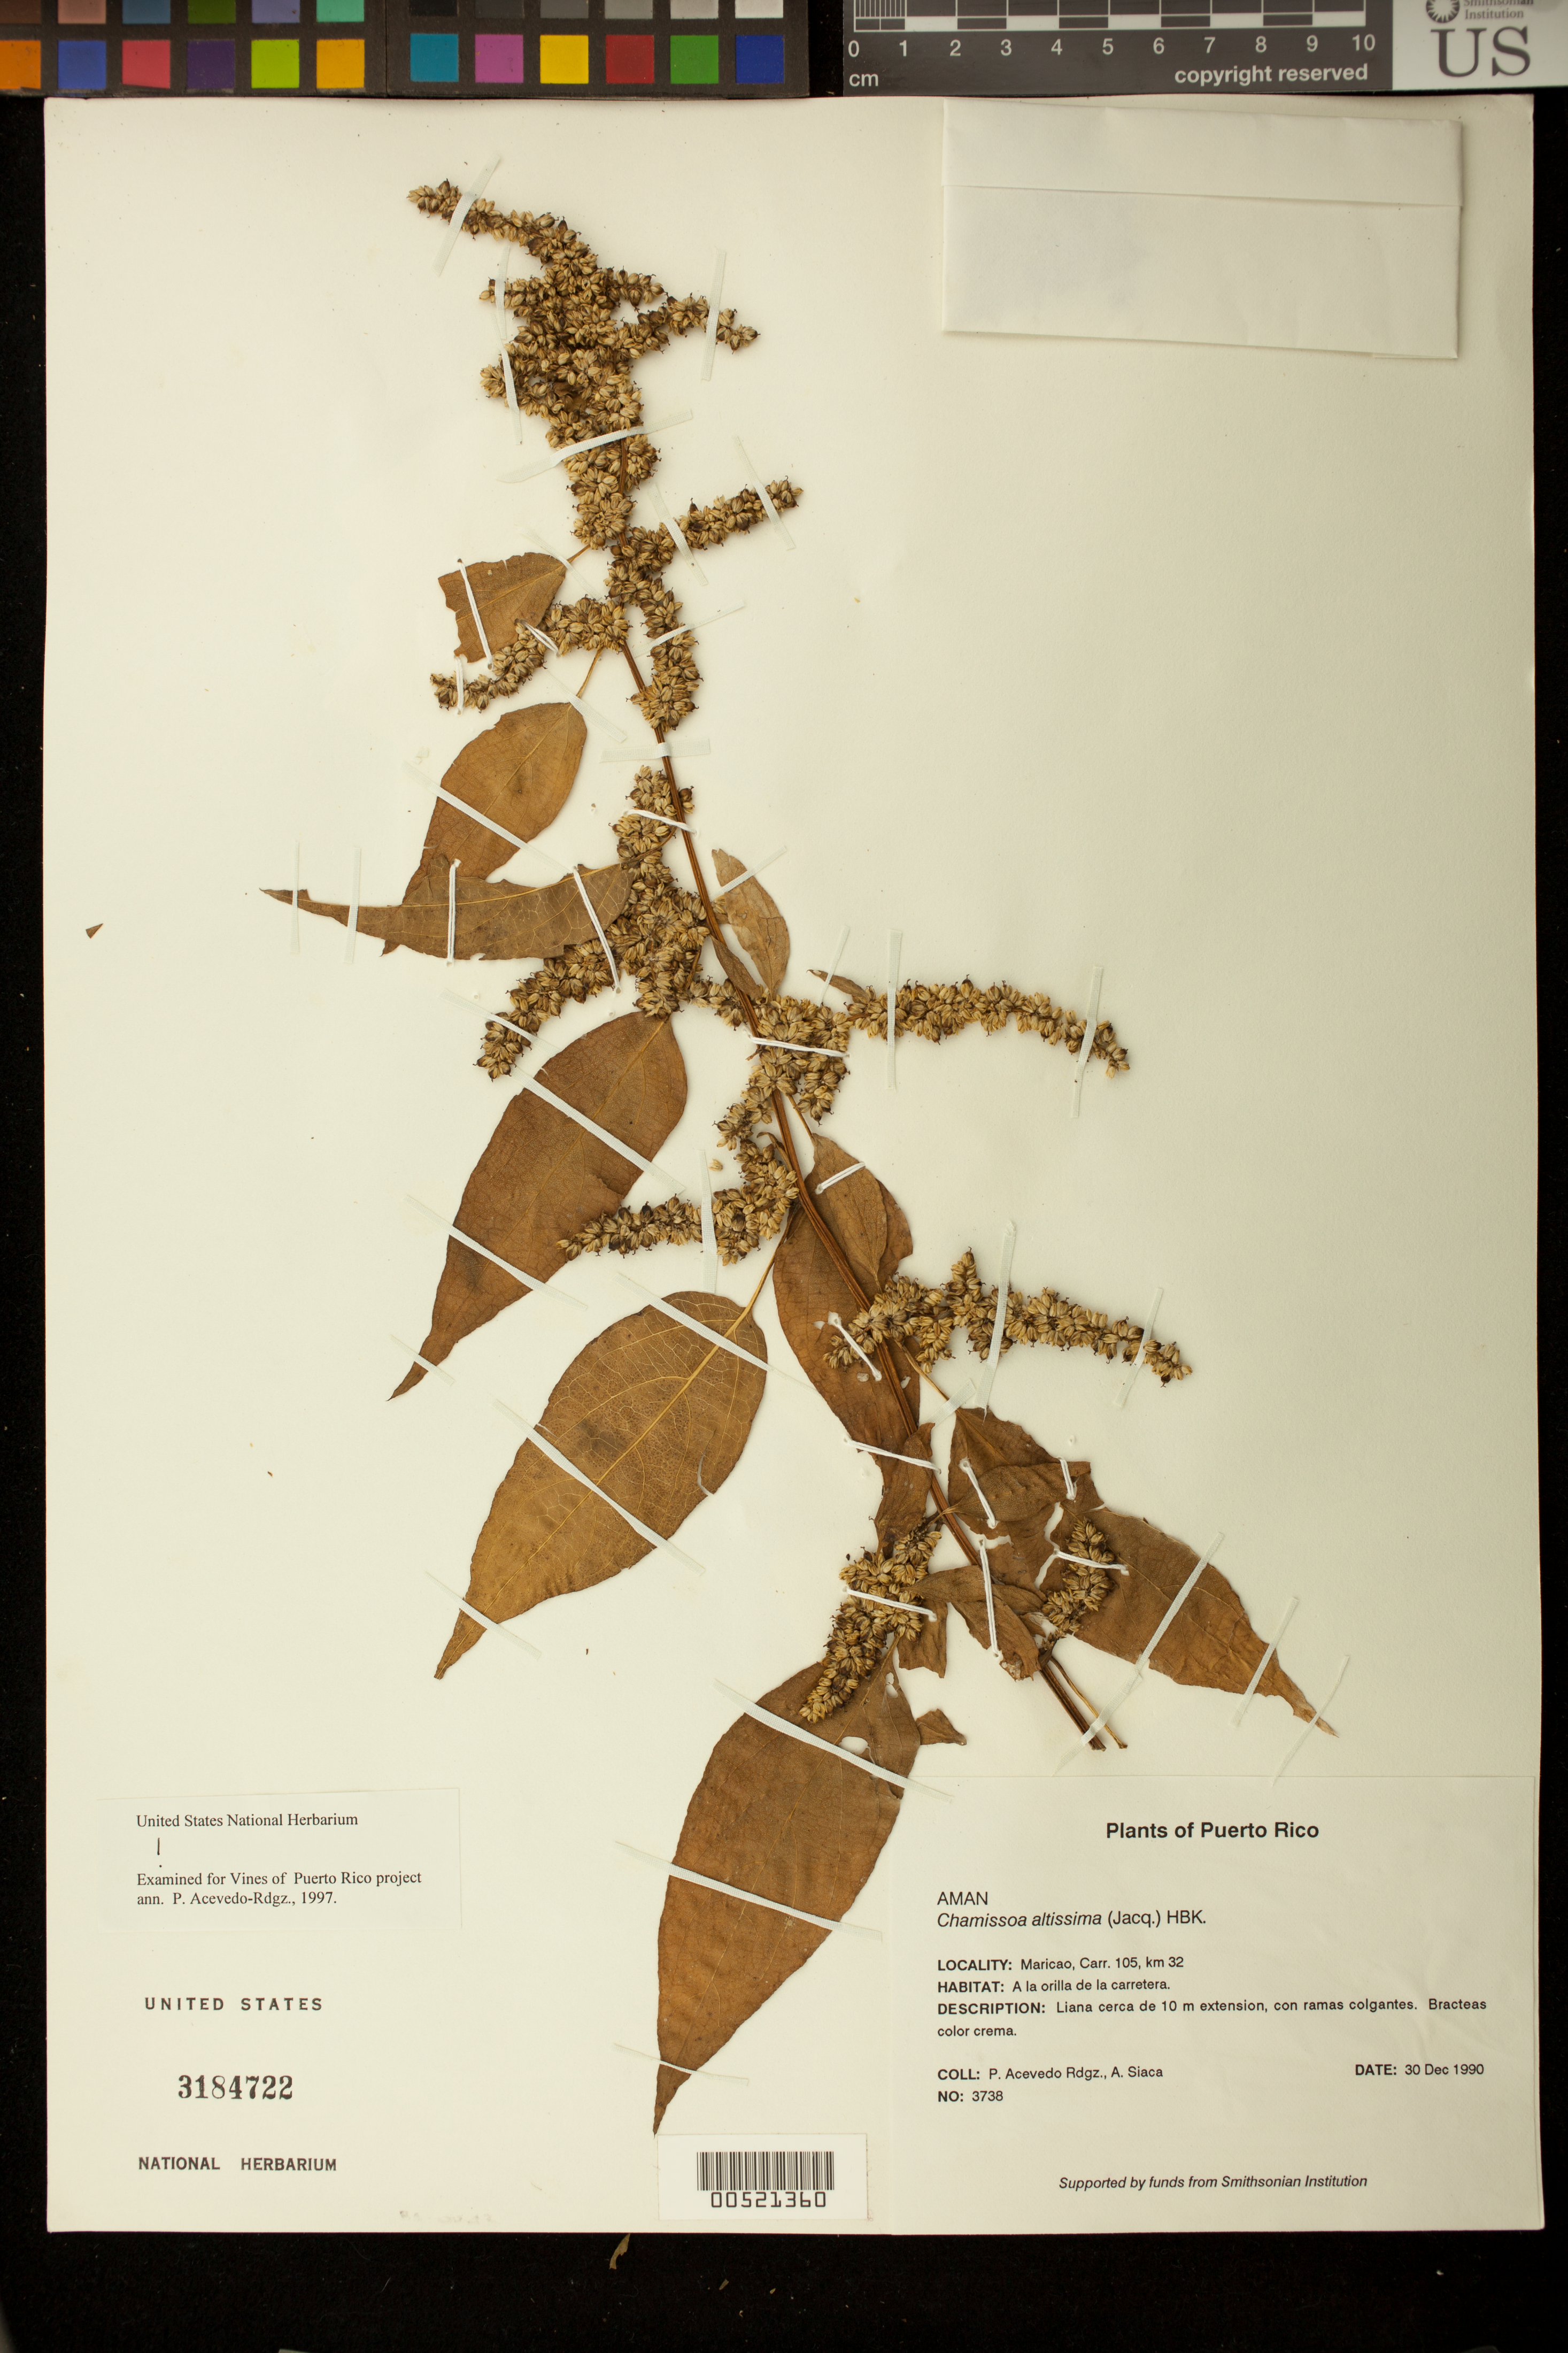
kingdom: Plantae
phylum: Tracheophyta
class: Magnoliopsida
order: Caryophyllales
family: Amaranthaceae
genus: Chamissoa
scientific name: Chamissoa altissima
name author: (Jacq.) Kunth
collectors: P. Acevedo-Rodr. & A. Siaca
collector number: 3738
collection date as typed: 30 Dec 1990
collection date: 1990-12-30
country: Puerto Rico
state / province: Maricao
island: Puerto Rico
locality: Maricao, Carr. 105, km 32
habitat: A la orilla de la carretera.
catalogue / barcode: US 3184722